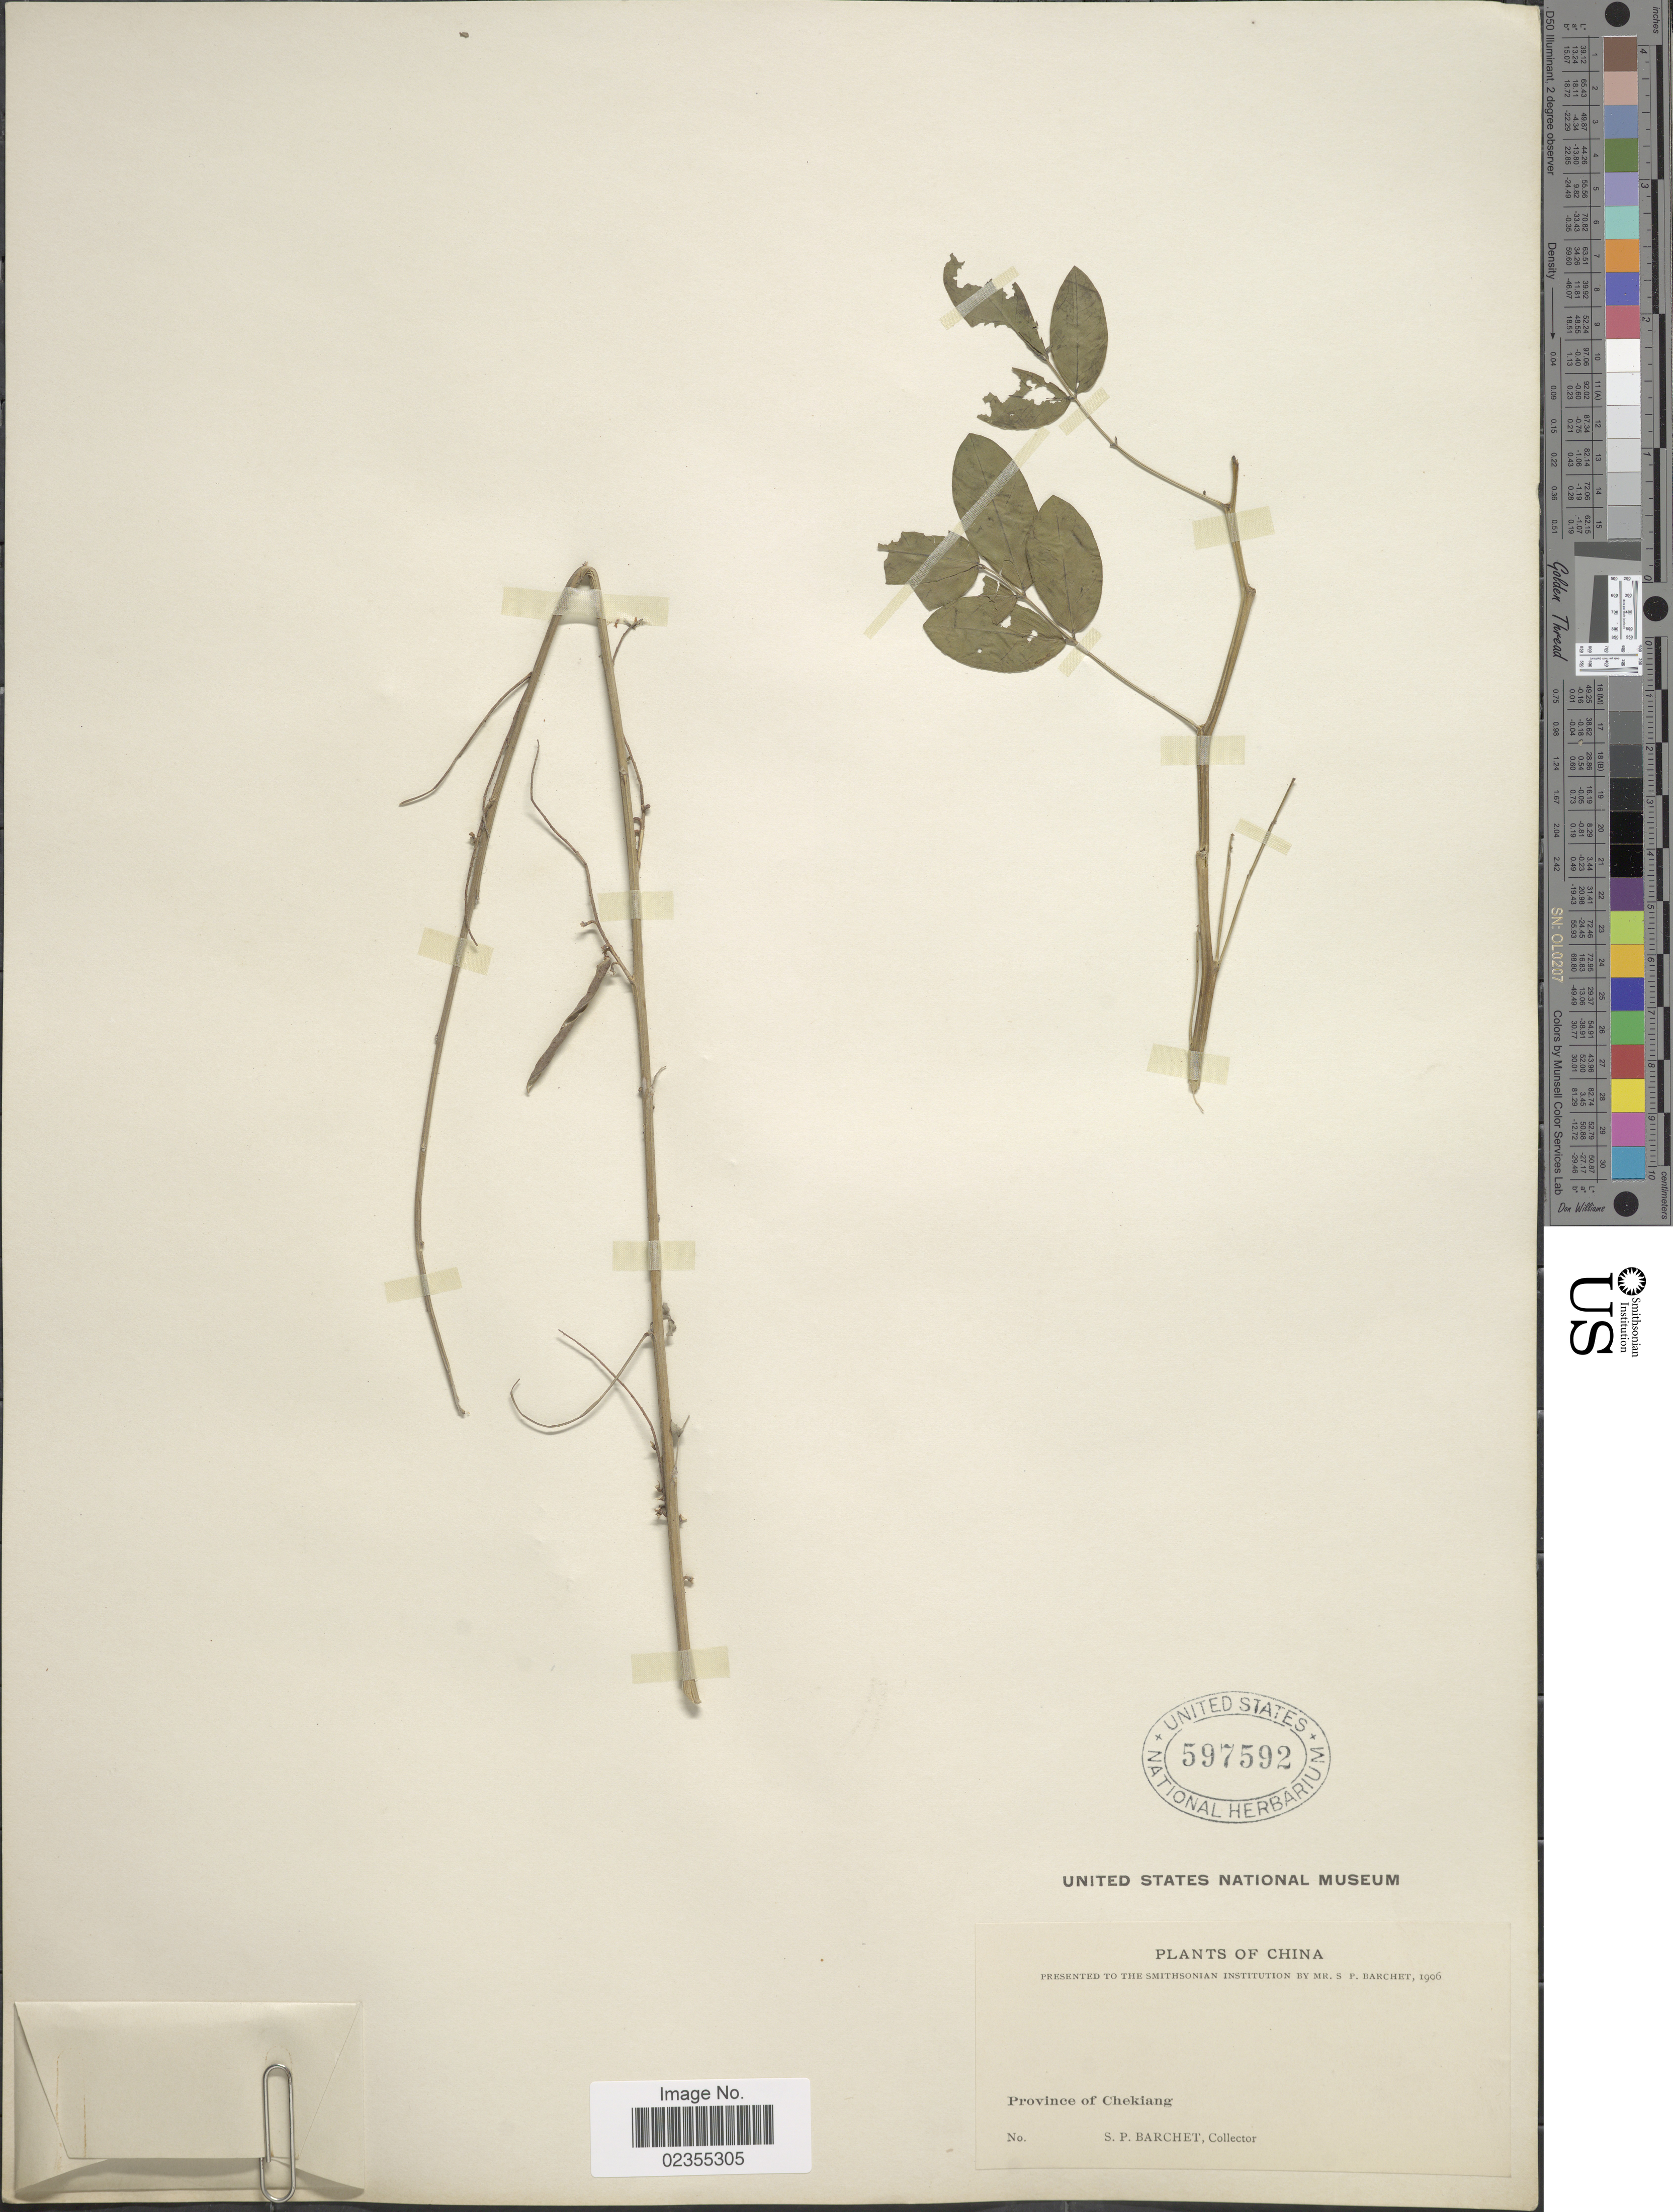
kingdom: Plantae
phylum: Tracheophyta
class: Magnoliopsida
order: Fabales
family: Fabaceae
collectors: S. P. Barchet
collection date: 1906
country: China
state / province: Zhejiang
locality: Province of Chekiang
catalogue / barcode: US 597592